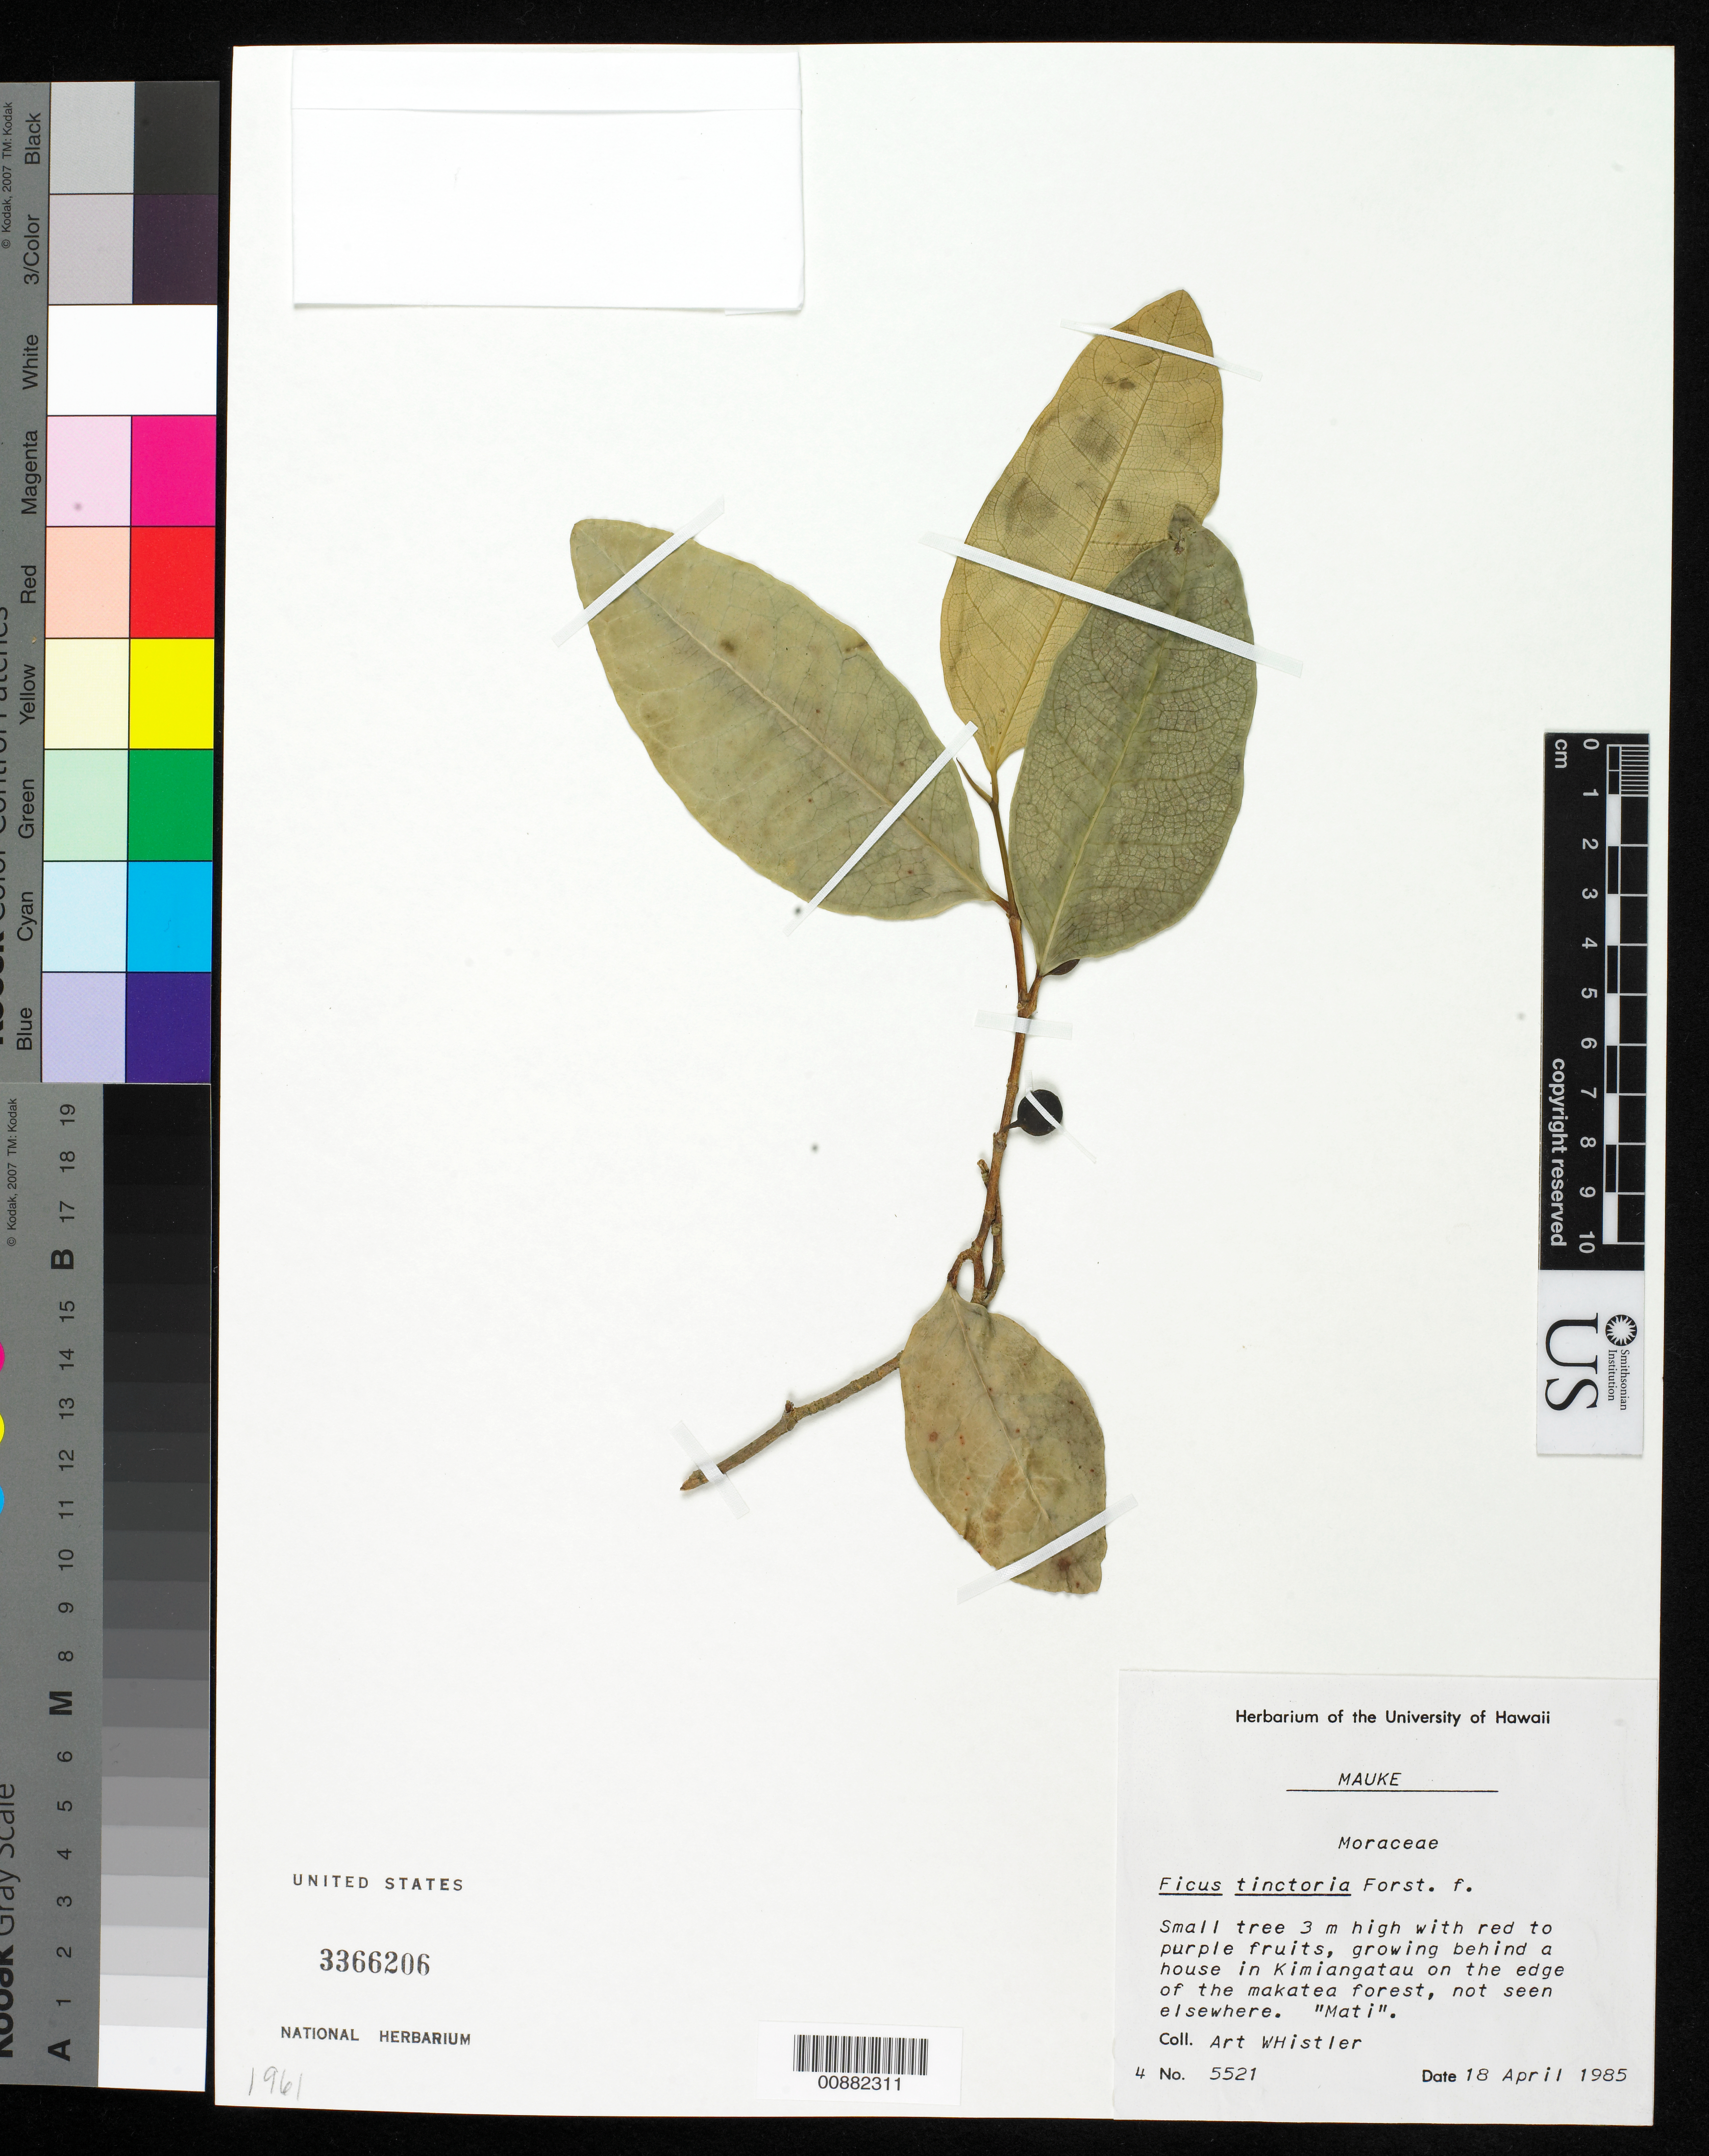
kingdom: Plantae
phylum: Tracheophyta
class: Magnoliopsida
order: Rosales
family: Moraceae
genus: Ficus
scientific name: Ficus tinctoria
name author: G. Forst.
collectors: A. Whistler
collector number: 5521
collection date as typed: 18 Apr 1985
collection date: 1985-04-18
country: Cook Islands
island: Mauke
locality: behind a house in Kimiangatau.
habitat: on the edge of the makatea forest, not seen elsewhere.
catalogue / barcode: US 3366206